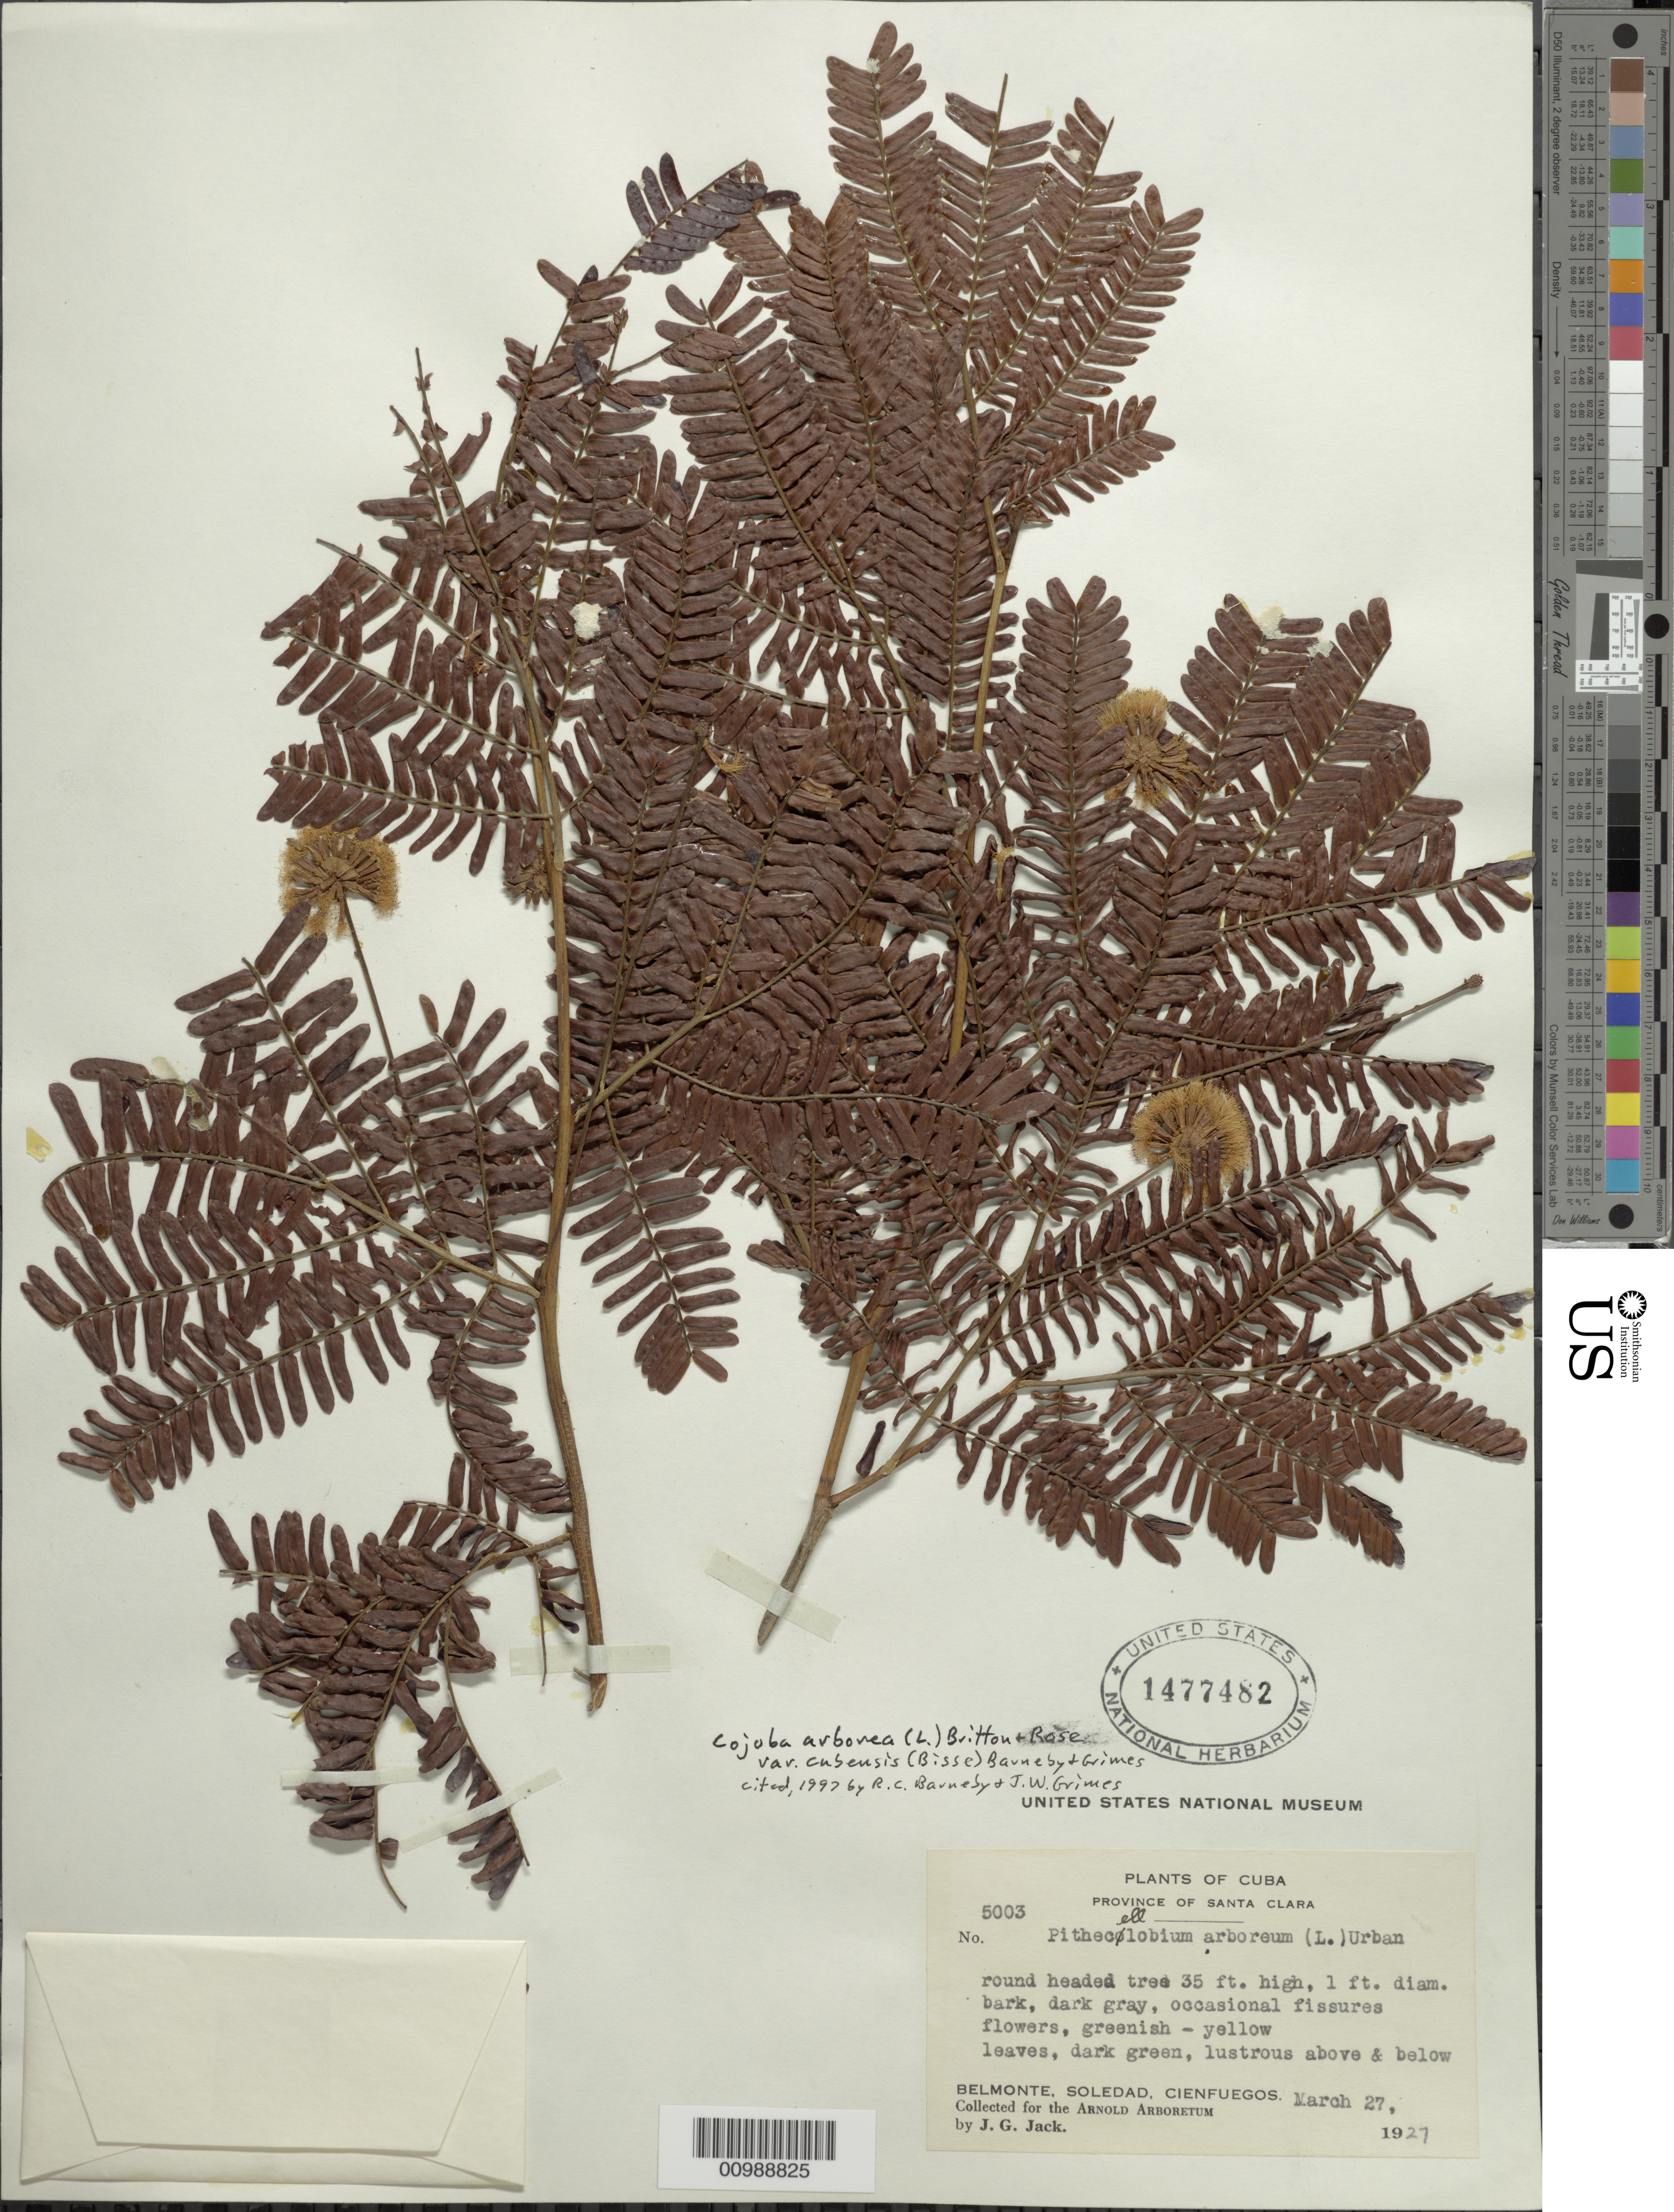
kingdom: Plantae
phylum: Tracheophyta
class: Magnoliopsida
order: Fabales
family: Fabaceae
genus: Cojoba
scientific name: Cojoba arborea var. cubensis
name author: (Bisse) Barneby & J.W. Grimes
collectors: J. G. Jack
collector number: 5003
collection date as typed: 27 Mar 1927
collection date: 1927-03-27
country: Cuba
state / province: Cienfuegos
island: Cuba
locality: Soledad, Belmonte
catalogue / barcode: US 1477482